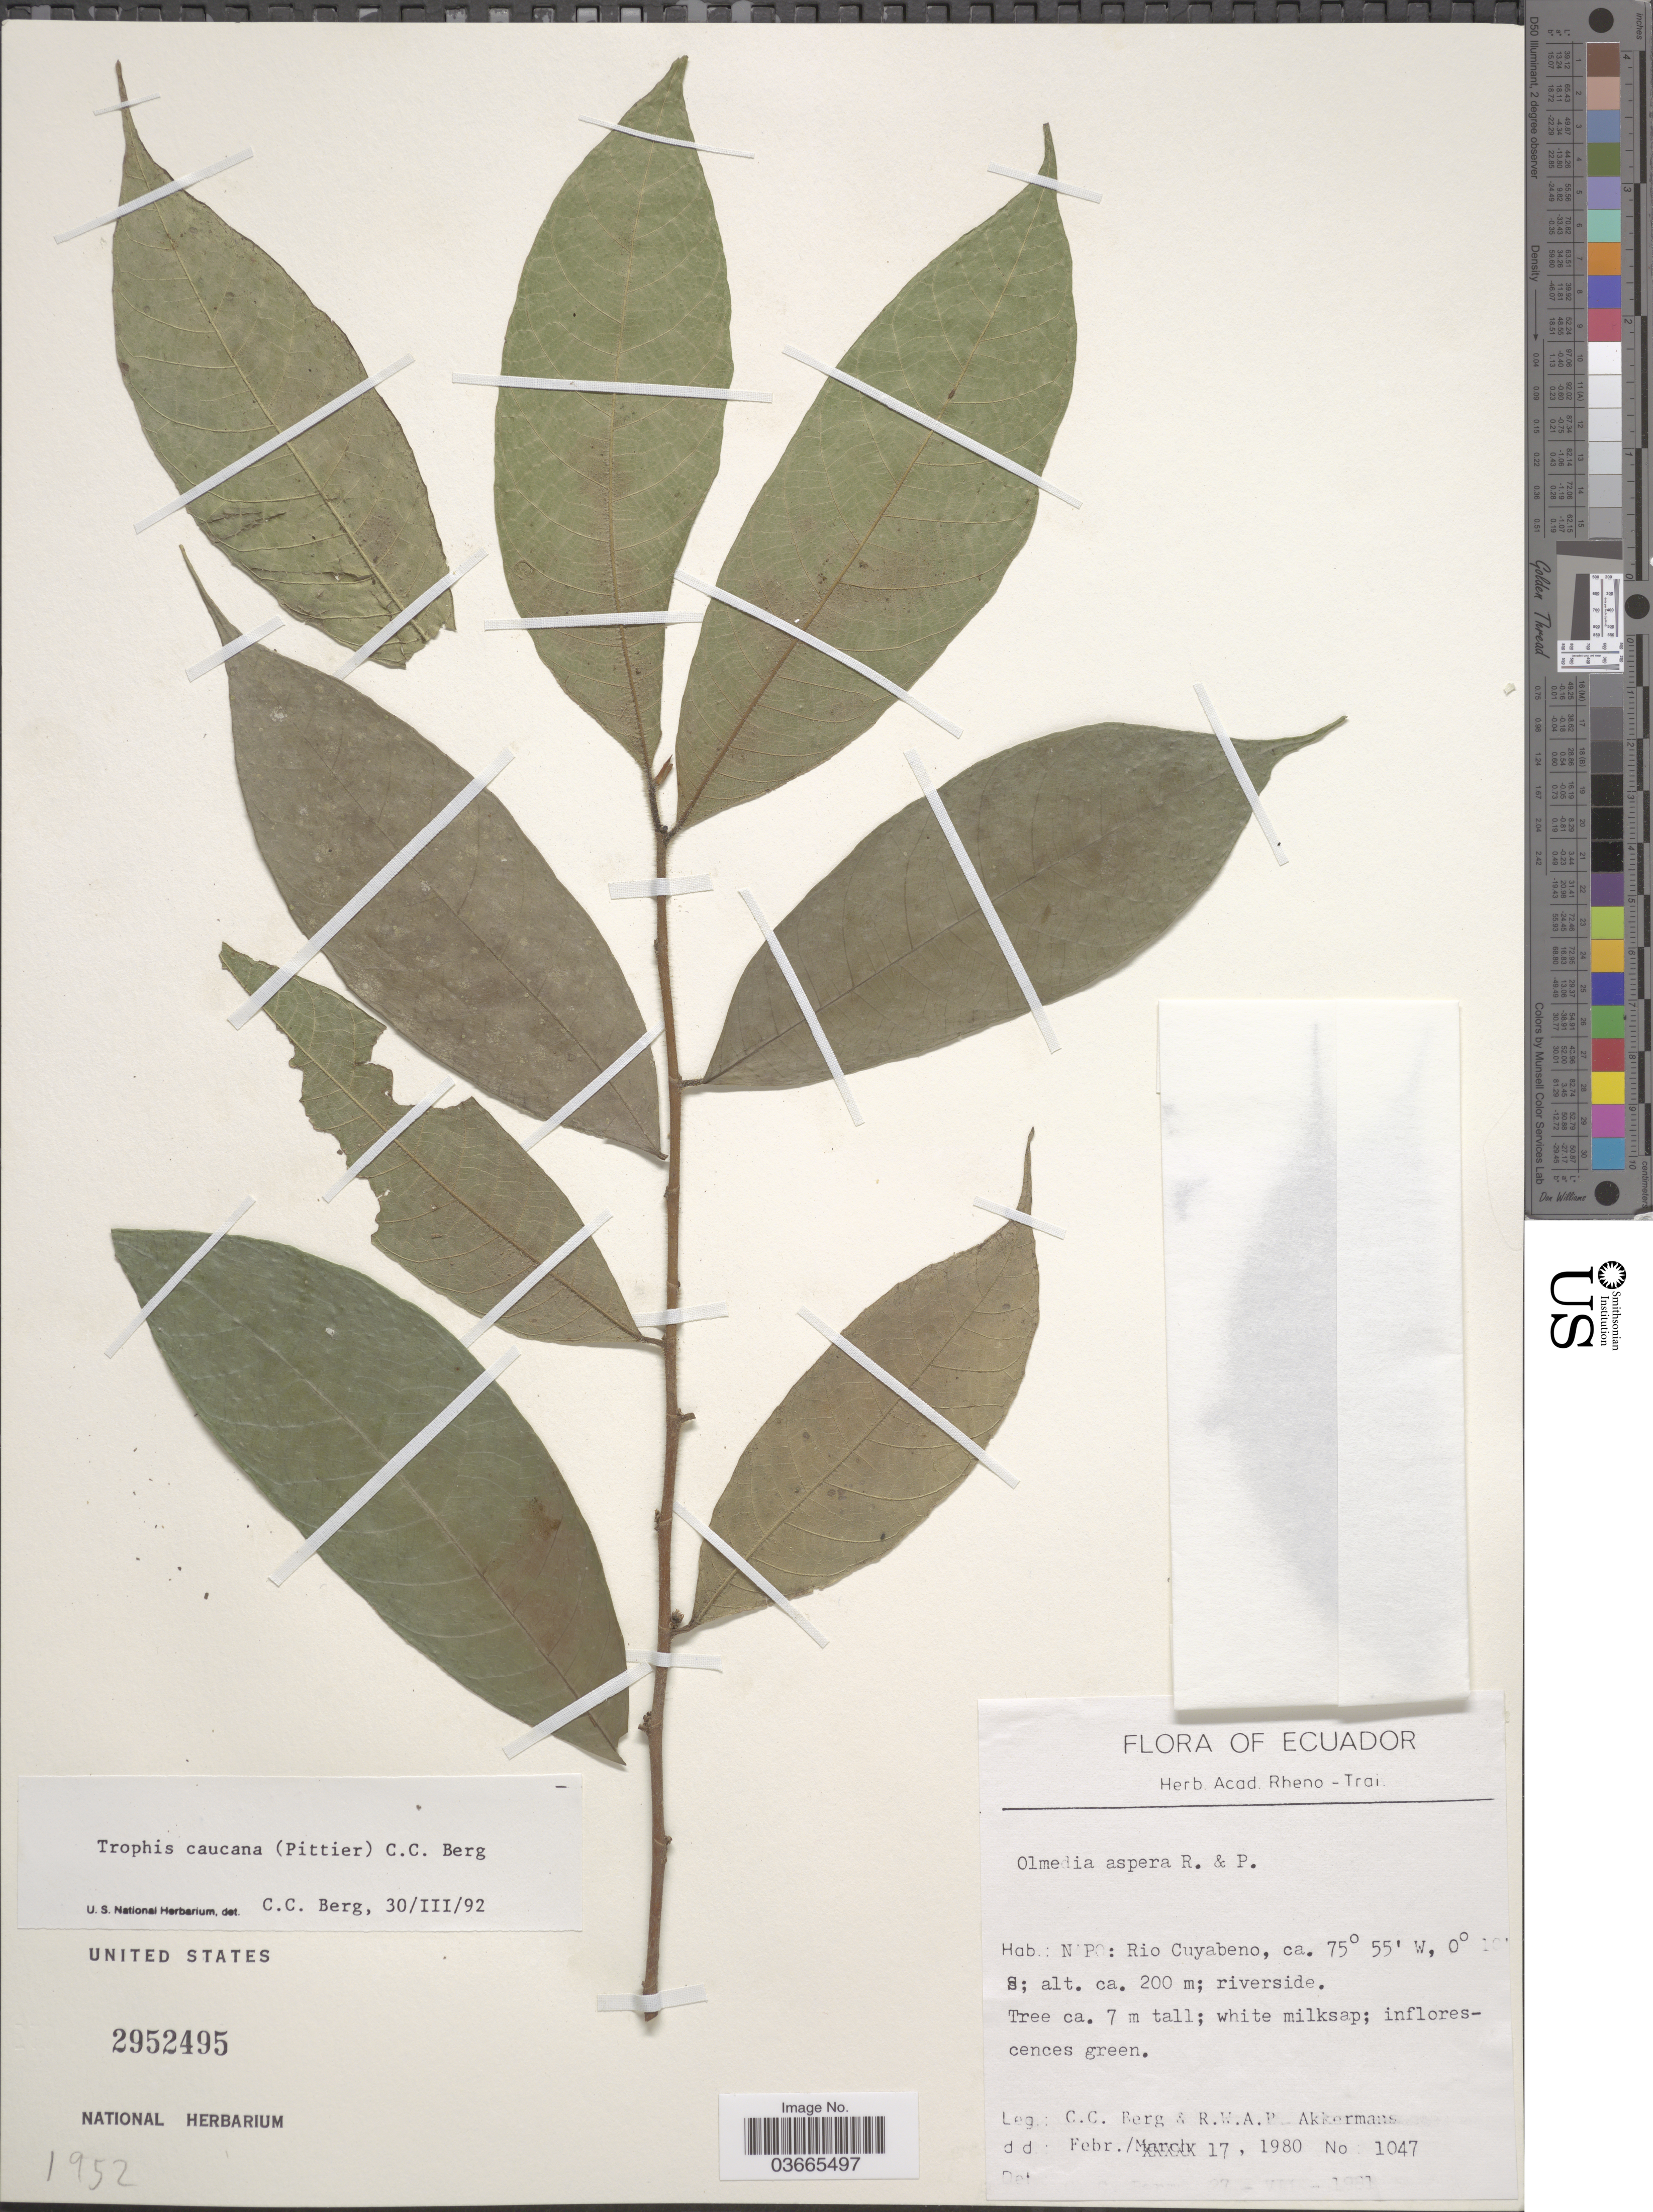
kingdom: Plantae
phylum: Tracheophyta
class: Magnoliopsida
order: Rosales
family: Moraceae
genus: Olmedia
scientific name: Olmedia aspera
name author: Ruiz & Pav.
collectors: C. C. Berg & R. W. A. P. Akkermans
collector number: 1047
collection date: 1980-02-17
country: Ecuador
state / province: Napo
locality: Rio Cuyabeno.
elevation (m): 200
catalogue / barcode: US 2952495